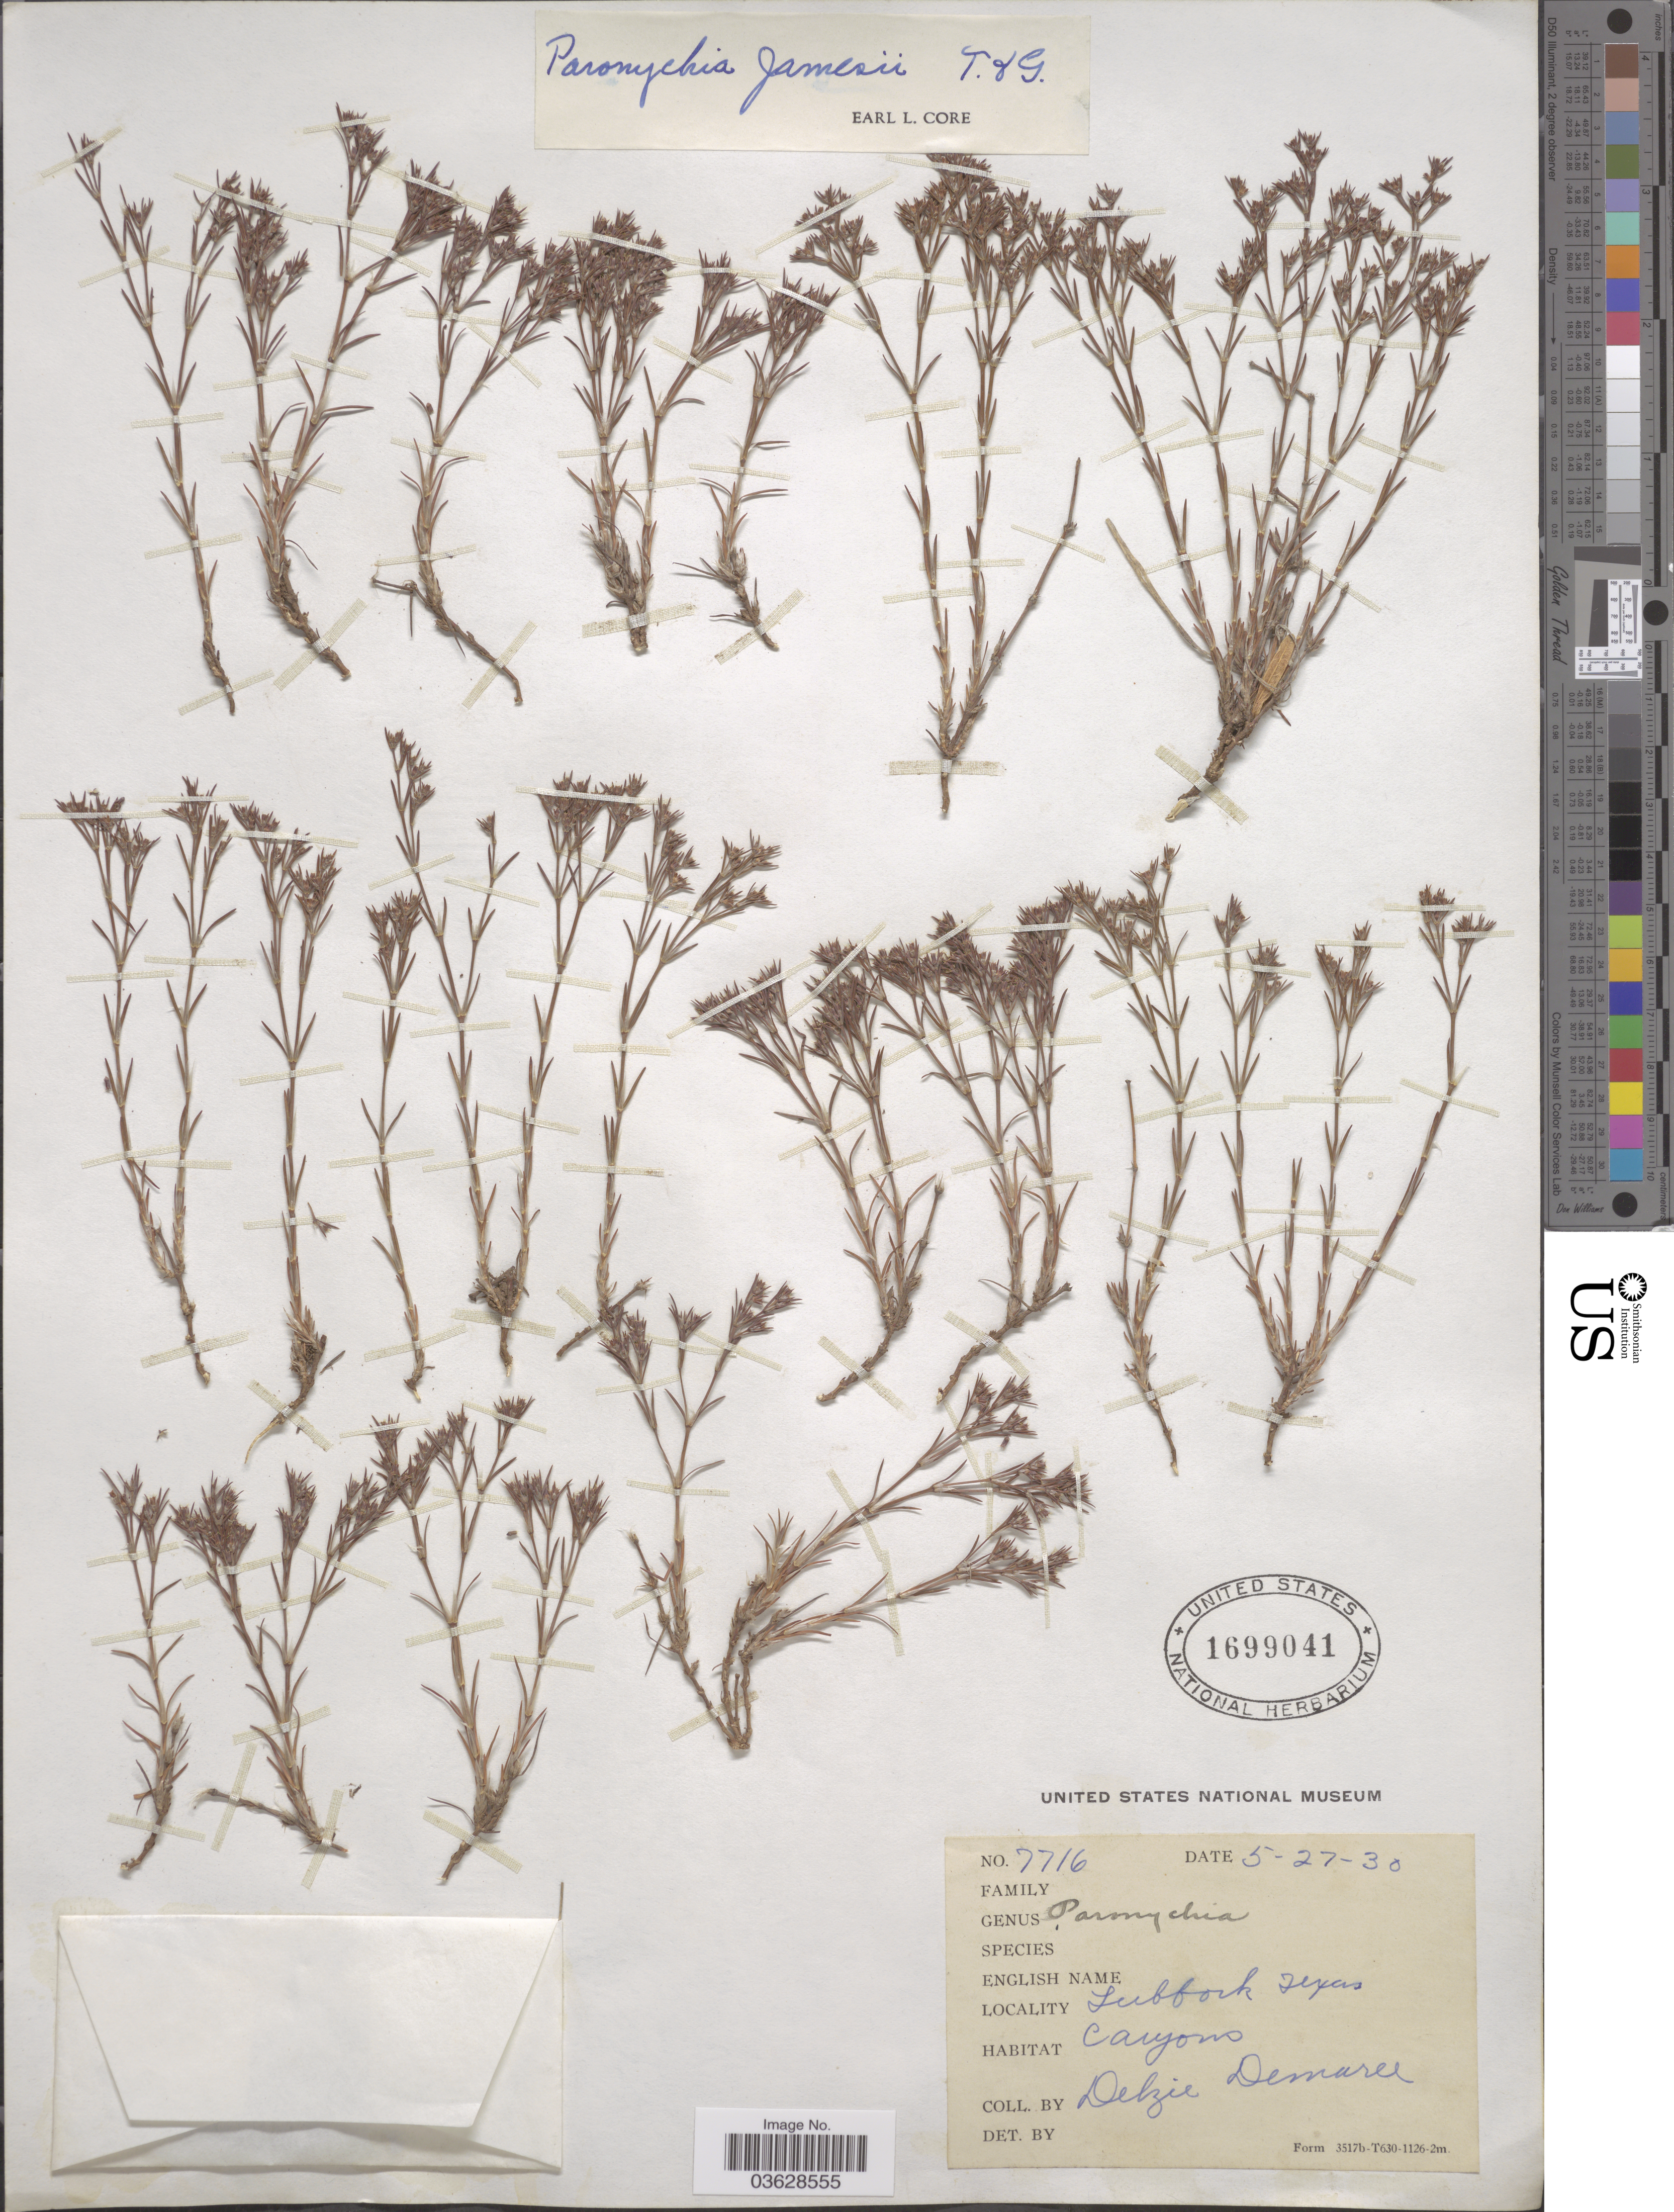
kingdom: Plantae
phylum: Tracheophyta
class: Magnoliopsida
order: Caryophyllales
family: Caryophyllaceae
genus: Paronychia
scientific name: Paronychia jamesii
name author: Torr. & A. Gray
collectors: D. Demaree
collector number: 7716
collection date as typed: Transcribed d/m/y: 27/5/30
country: United States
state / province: Texas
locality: Lubbock. Canyon.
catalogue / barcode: US 1699041